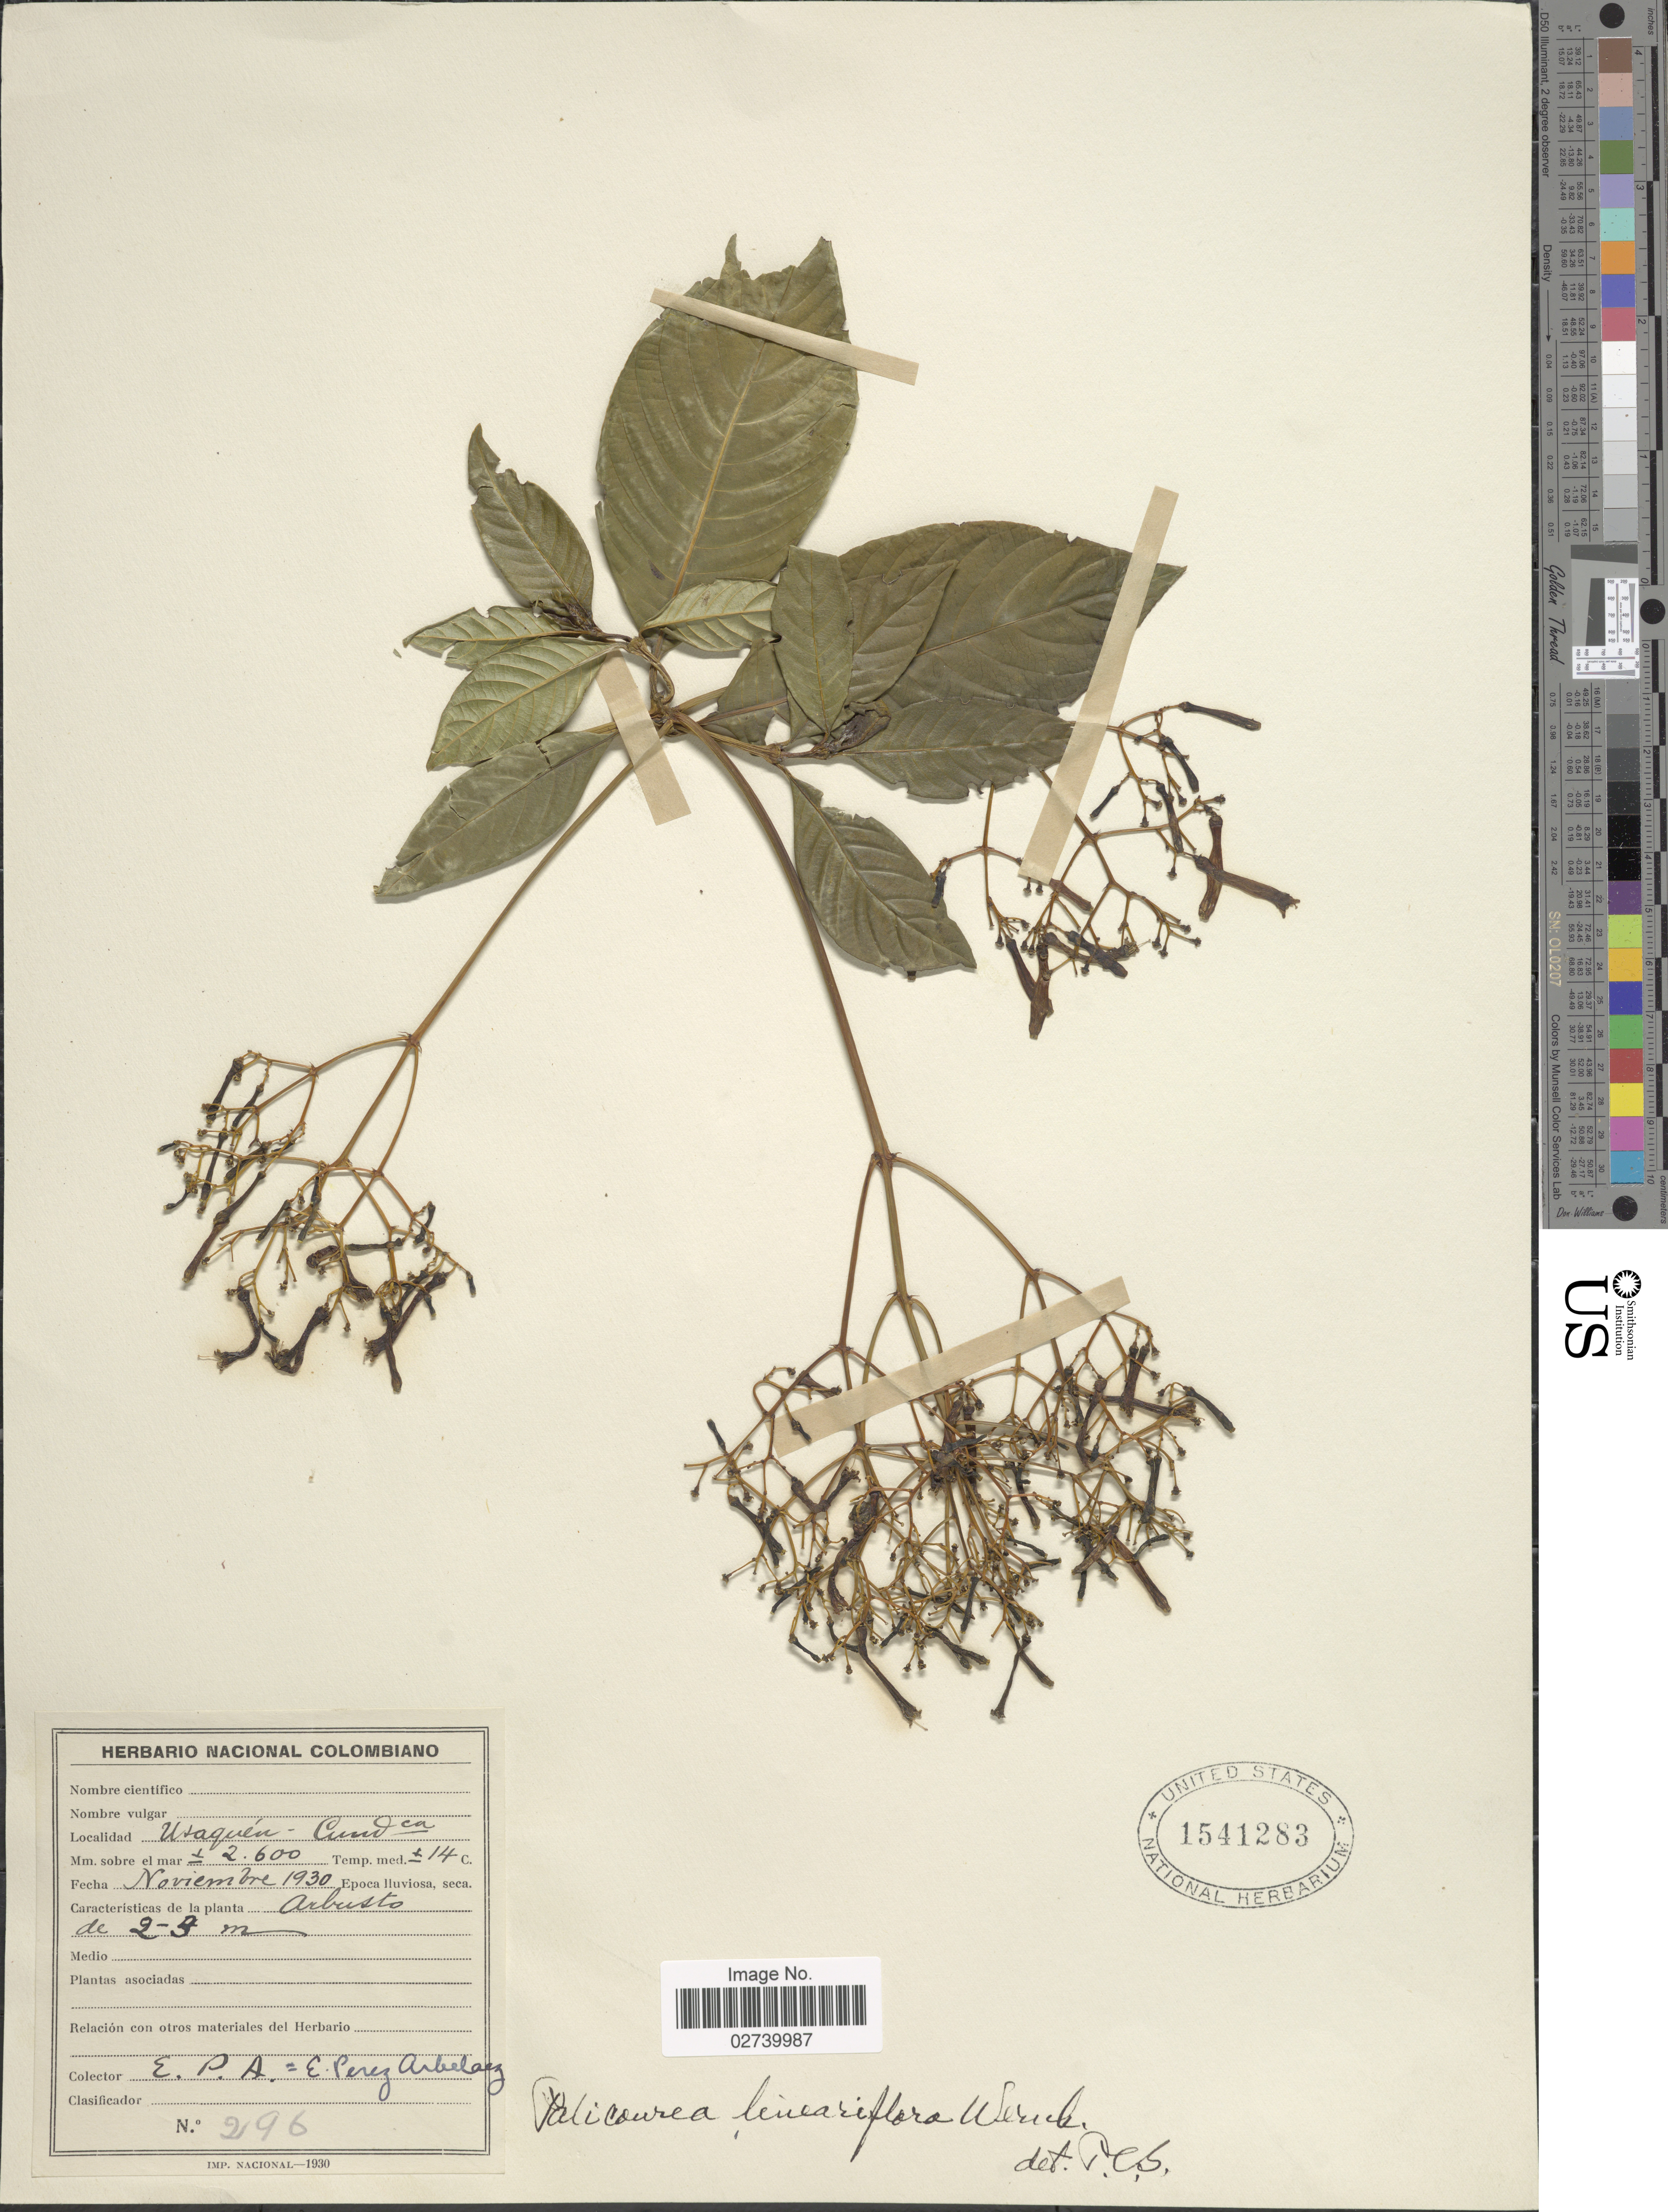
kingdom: Plantae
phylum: Tracheophyta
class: Magnoliopsida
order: Gentianales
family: Rubiaceae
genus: Palicourea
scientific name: Palicourea lineariflora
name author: Wernham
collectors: E. Pérez Arbeláez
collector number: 296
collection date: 1930-11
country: Colombia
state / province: Cundinamarca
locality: Usaquén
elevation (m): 2600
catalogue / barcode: US 1541283